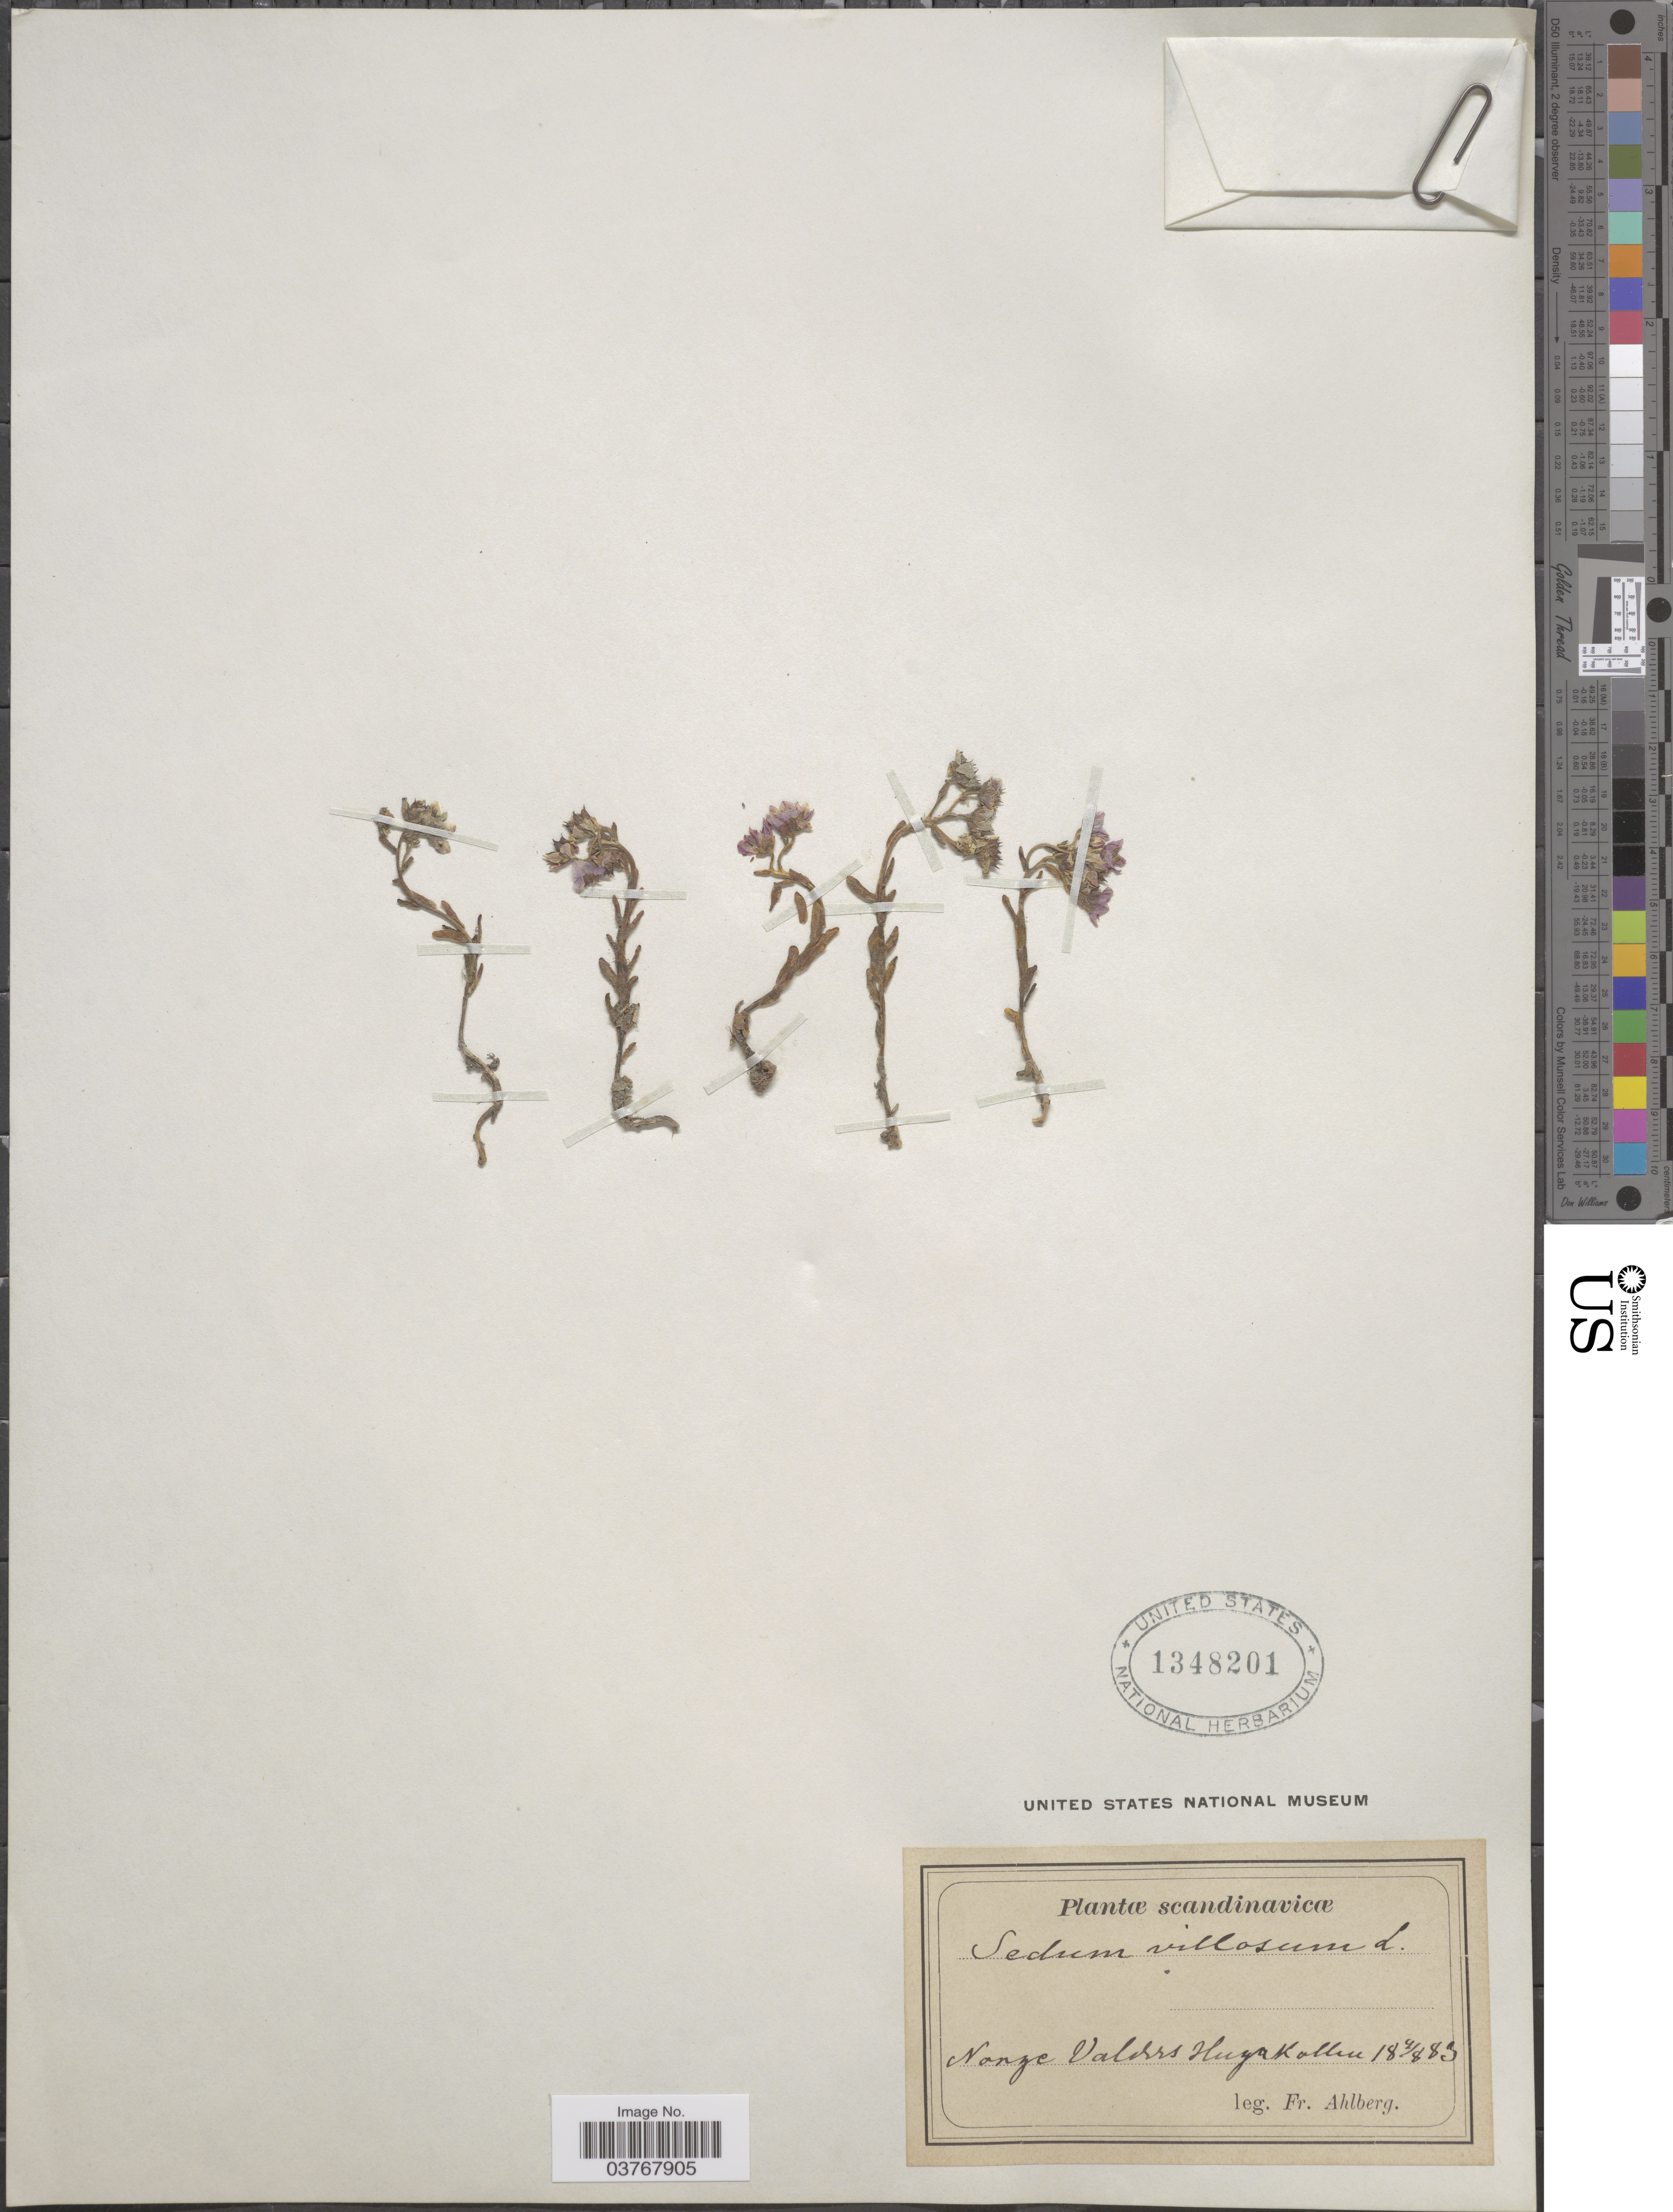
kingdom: Plantae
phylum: Tracheophyta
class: Magnoliopsida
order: Saxifragales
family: Crassulaceae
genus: Sedum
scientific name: Sedum villosum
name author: L.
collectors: F. Ahlberg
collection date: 1883-08-09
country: Norway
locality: Scandinavicæ. Norge, Valders Hugakollen.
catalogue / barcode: US 1348201